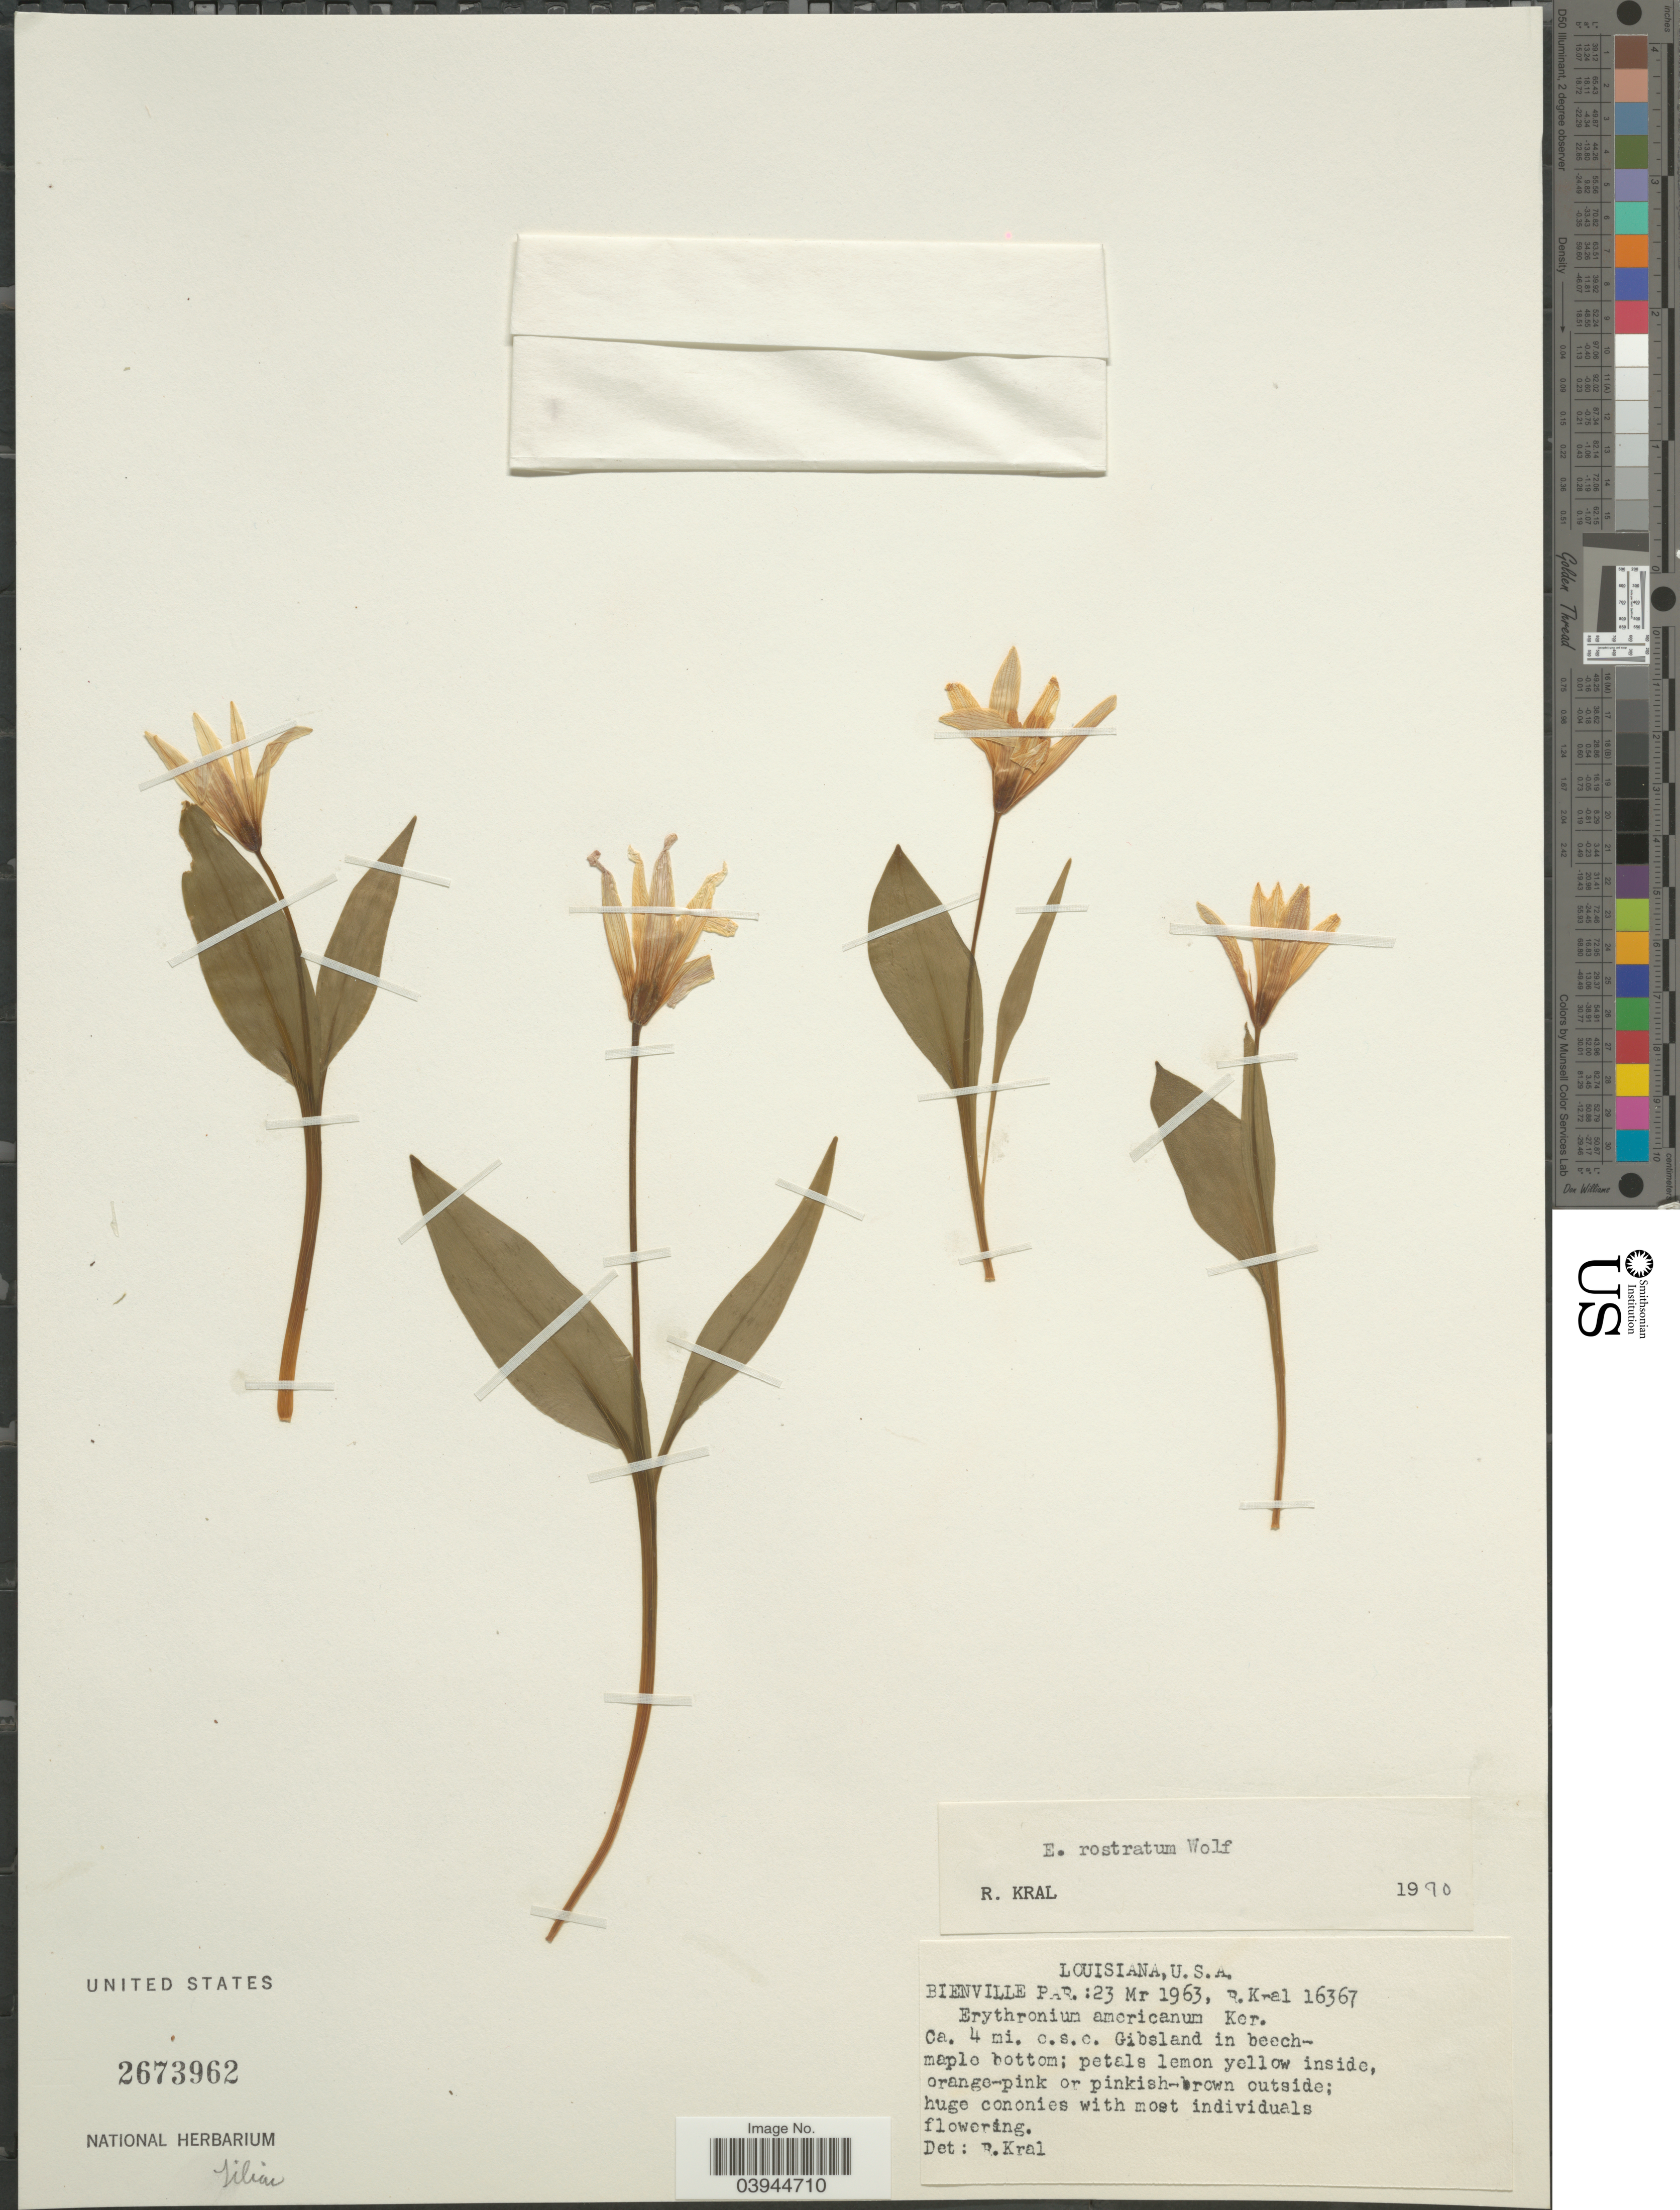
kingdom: Plantae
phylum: Tracheophyta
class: Liliopsida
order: Liliales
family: Liliaceae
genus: Erythronium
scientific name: Erythronium rostratum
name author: W. Wolf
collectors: R. Kral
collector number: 16367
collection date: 1963-03-23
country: United States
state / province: Louisiana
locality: Bienville Par. Ca. 4 mi. c.s.c. Gibsland in beechmaplo bottom.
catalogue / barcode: US 2673962